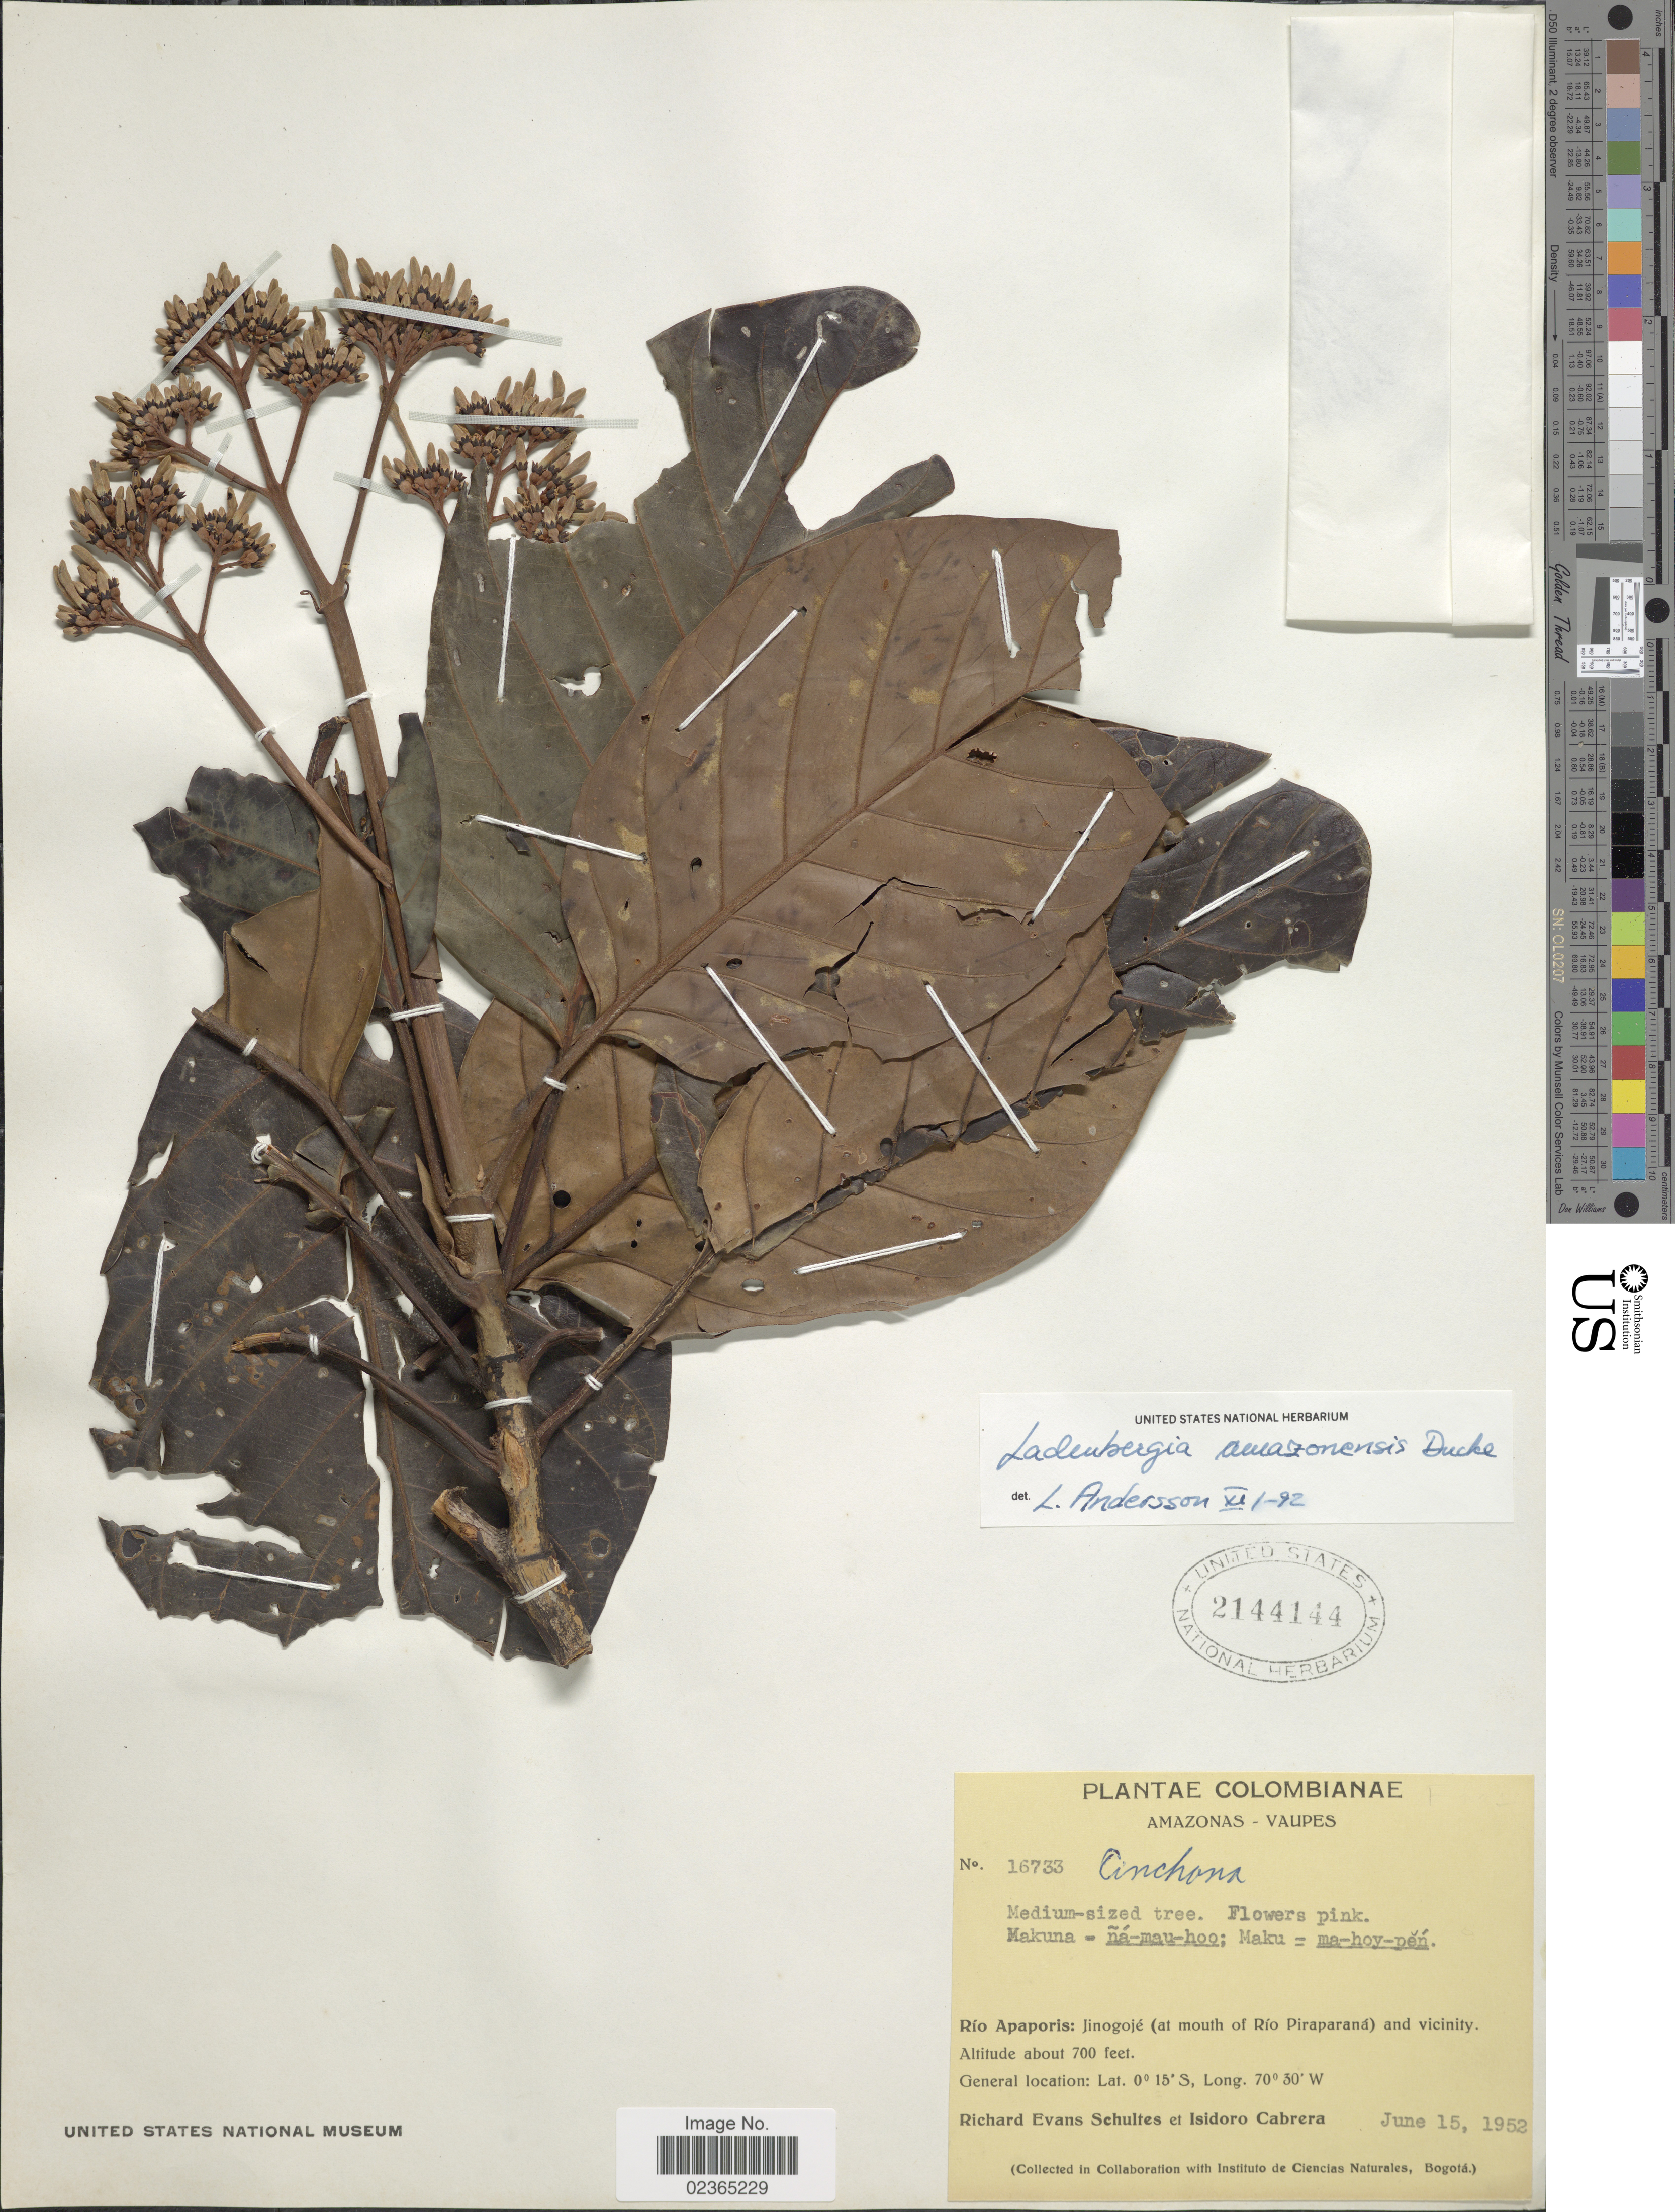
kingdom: Plantae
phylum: Tracheophyta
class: Magnoliopsida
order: Gentianales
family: Rubiaceae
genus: Ladenbergia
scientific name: Ladenbergia amazonensis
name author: Ducke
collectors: R. E. Schultes & I. Cabrera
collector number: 16733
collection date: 1952-06-15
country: Colombia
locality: Amazonas - Vaupes, Rio Apaporis: Jinogoje (at mouth of Rio Piraparana) and vicinity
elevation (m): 213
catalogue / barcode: US 2144144